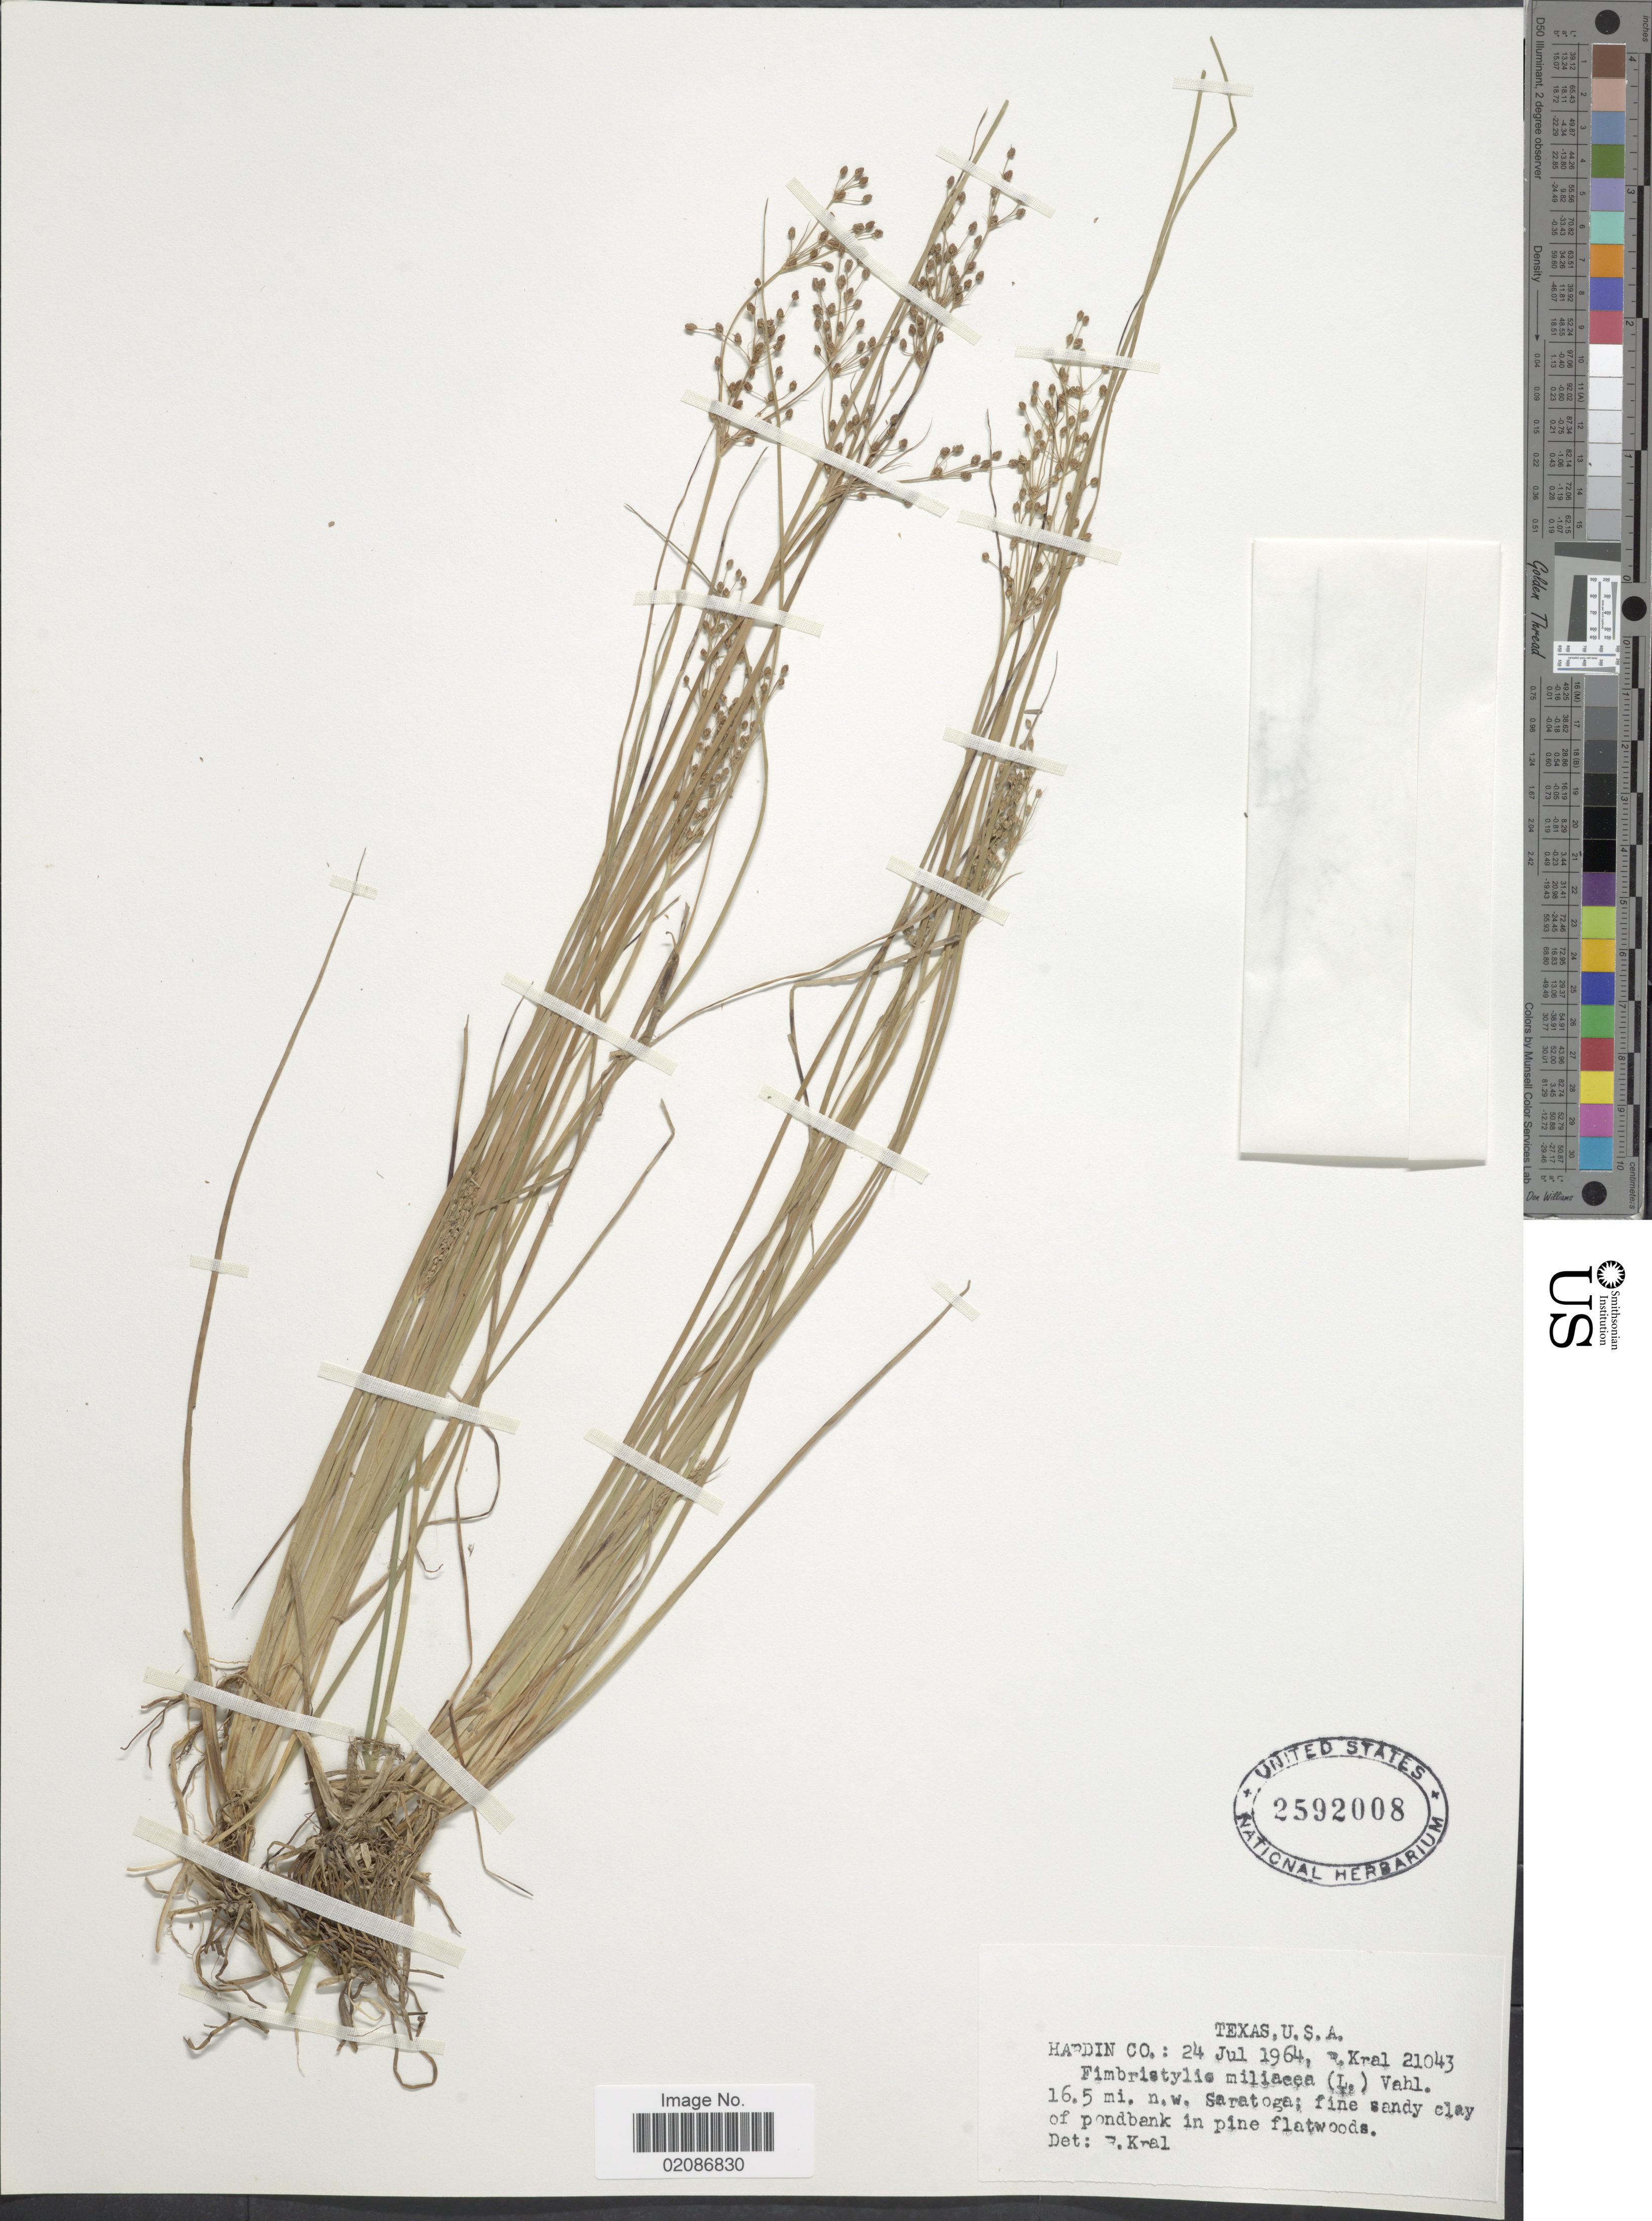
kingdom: Plantae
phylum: Tracheophyta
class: Liliopsida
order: Poales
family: Cyperaceae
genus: Fimbristylis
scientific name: Fimbristylis littoralis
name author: Gaudich.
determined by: Strong, M. T., (US), Smithsonian Institution - National Museum of Natural History (UNITED STATES)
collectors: R. Kral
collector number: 21043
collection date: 1964-07-24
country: United States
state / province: Texas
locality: Hardin Co,: 16.5 mi. n.w. Saratoga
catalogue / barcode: US 2592008